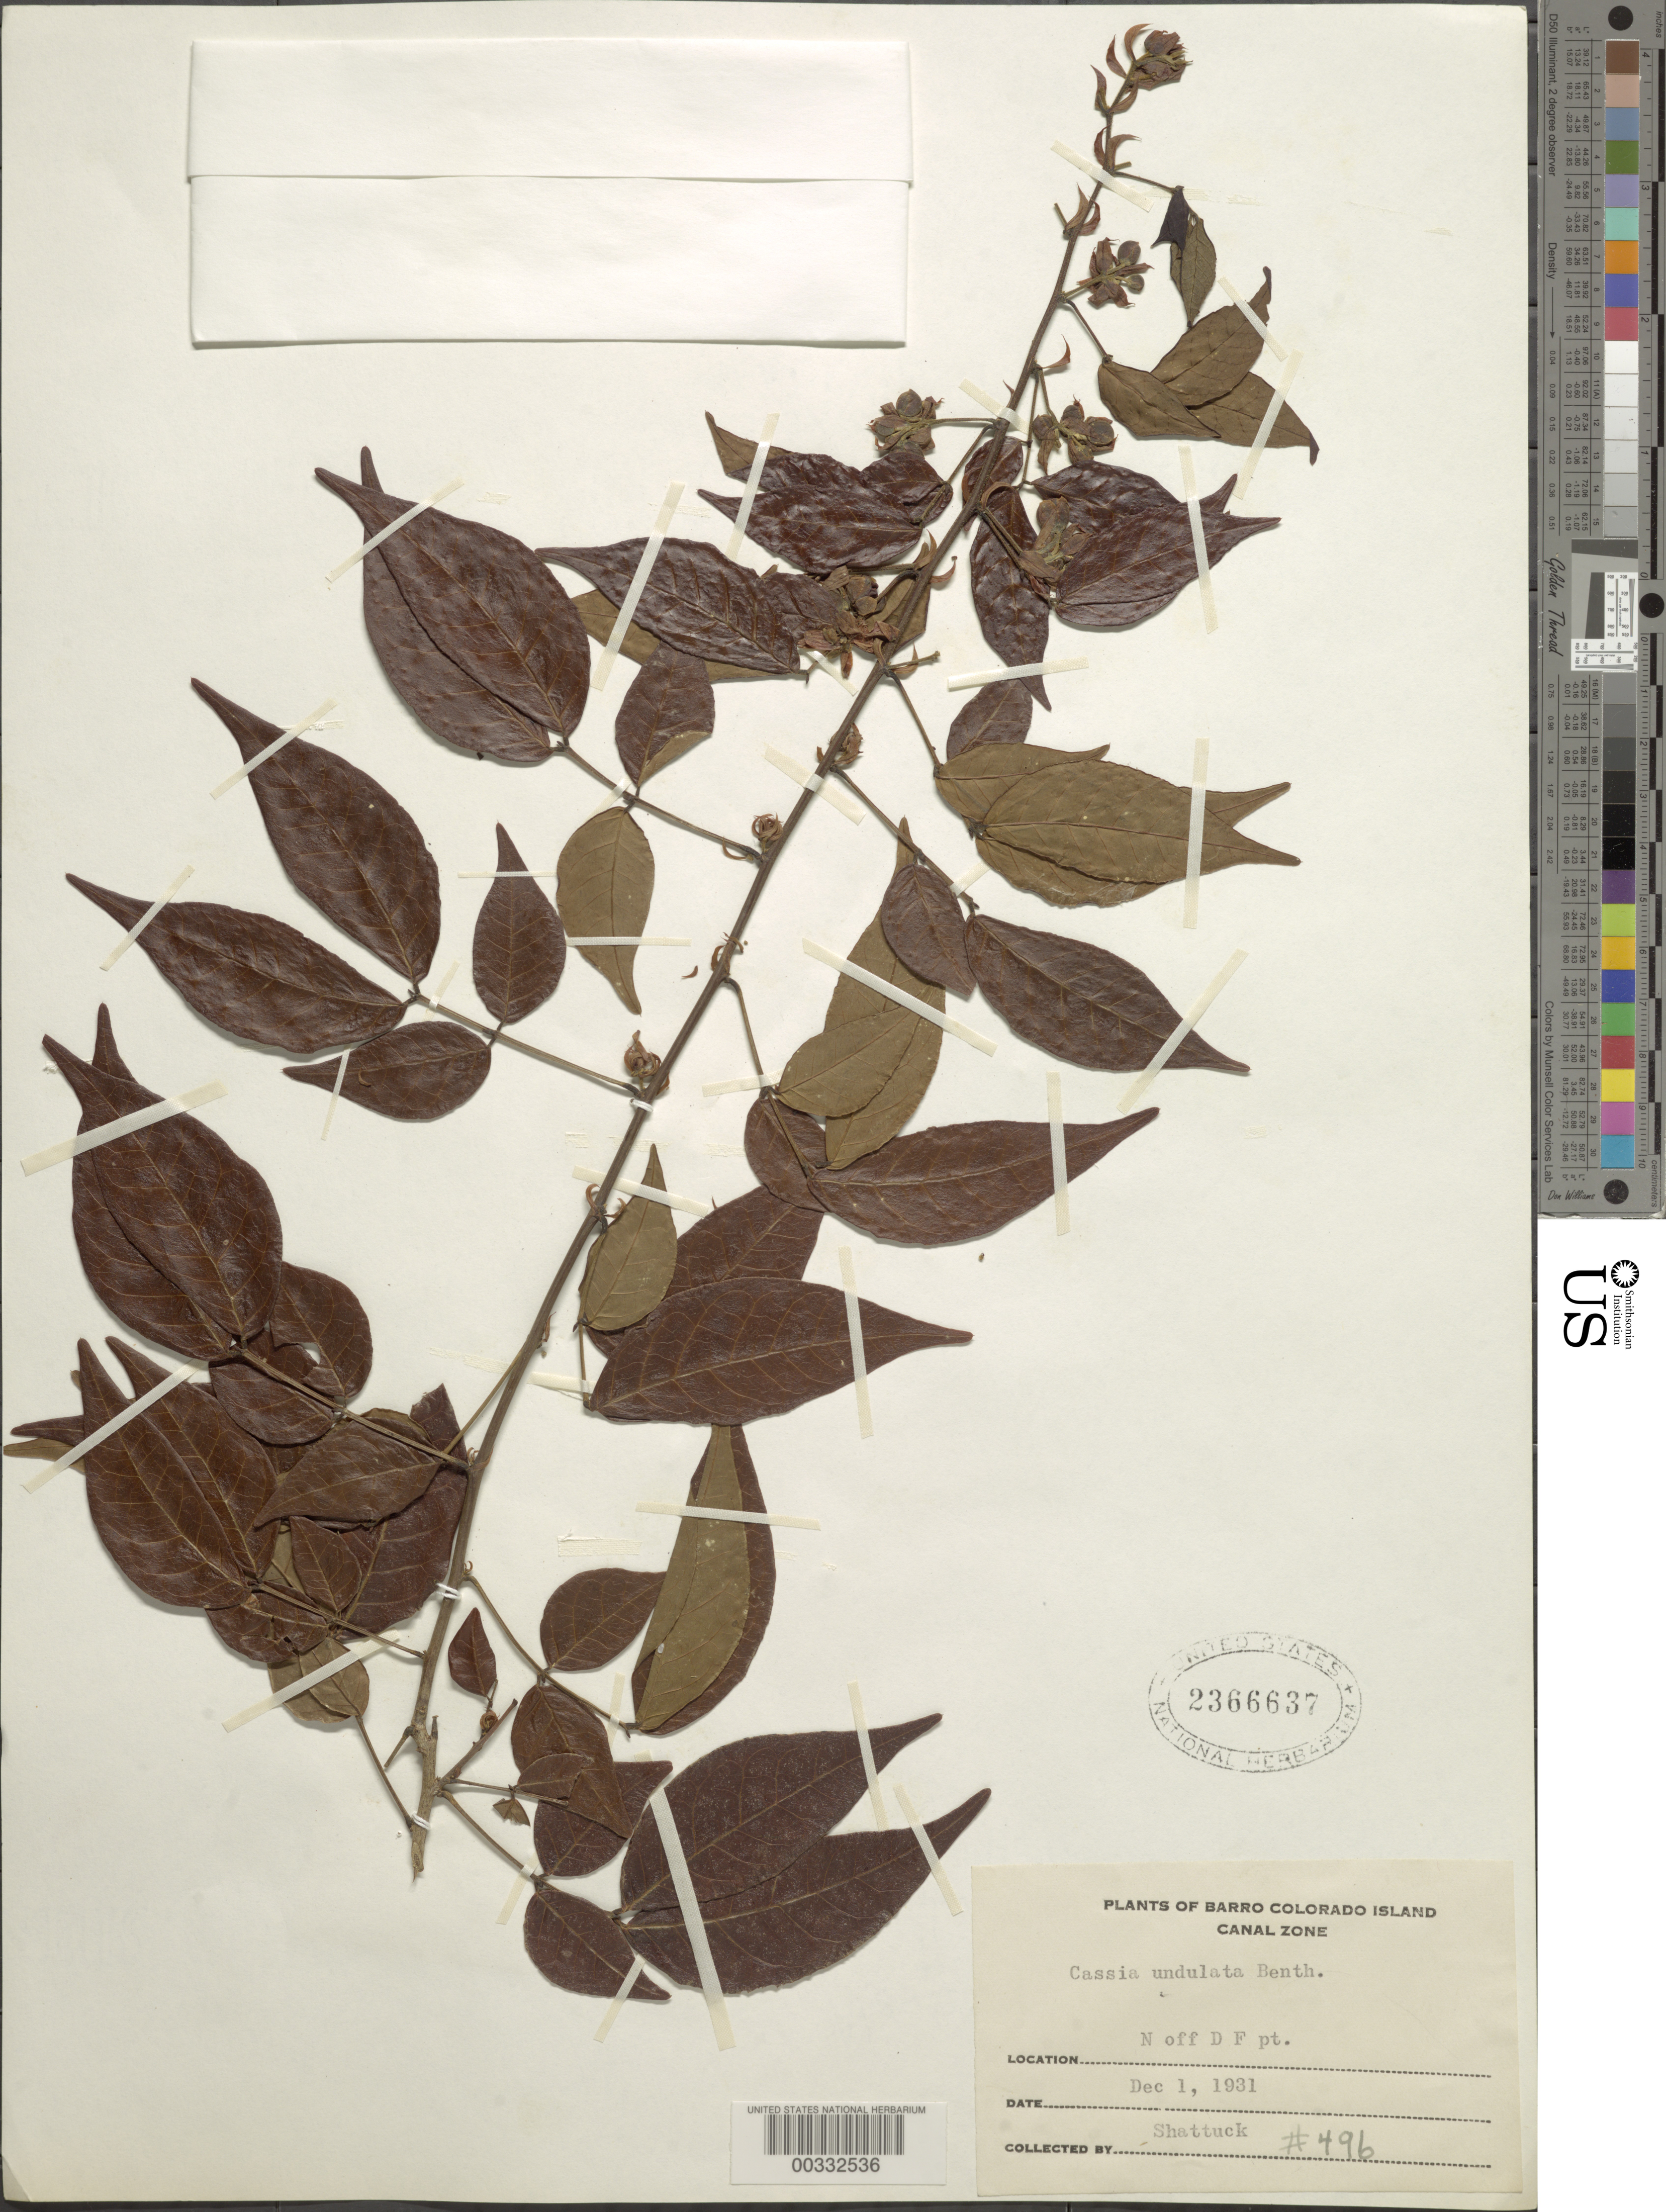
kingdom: Plantae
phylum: Tracheophyta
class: Magnoliopsida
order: Fabales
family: Fabaceae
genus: Senna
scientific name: Senna undulata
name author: (Benth.) H.S. Irwin & Barneby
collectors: O. Shattuck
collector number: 496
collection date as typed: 01 Dec 1931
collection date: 1931-12-01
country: Panama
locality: N of Fairchild Pt.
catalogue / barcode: US 2366637